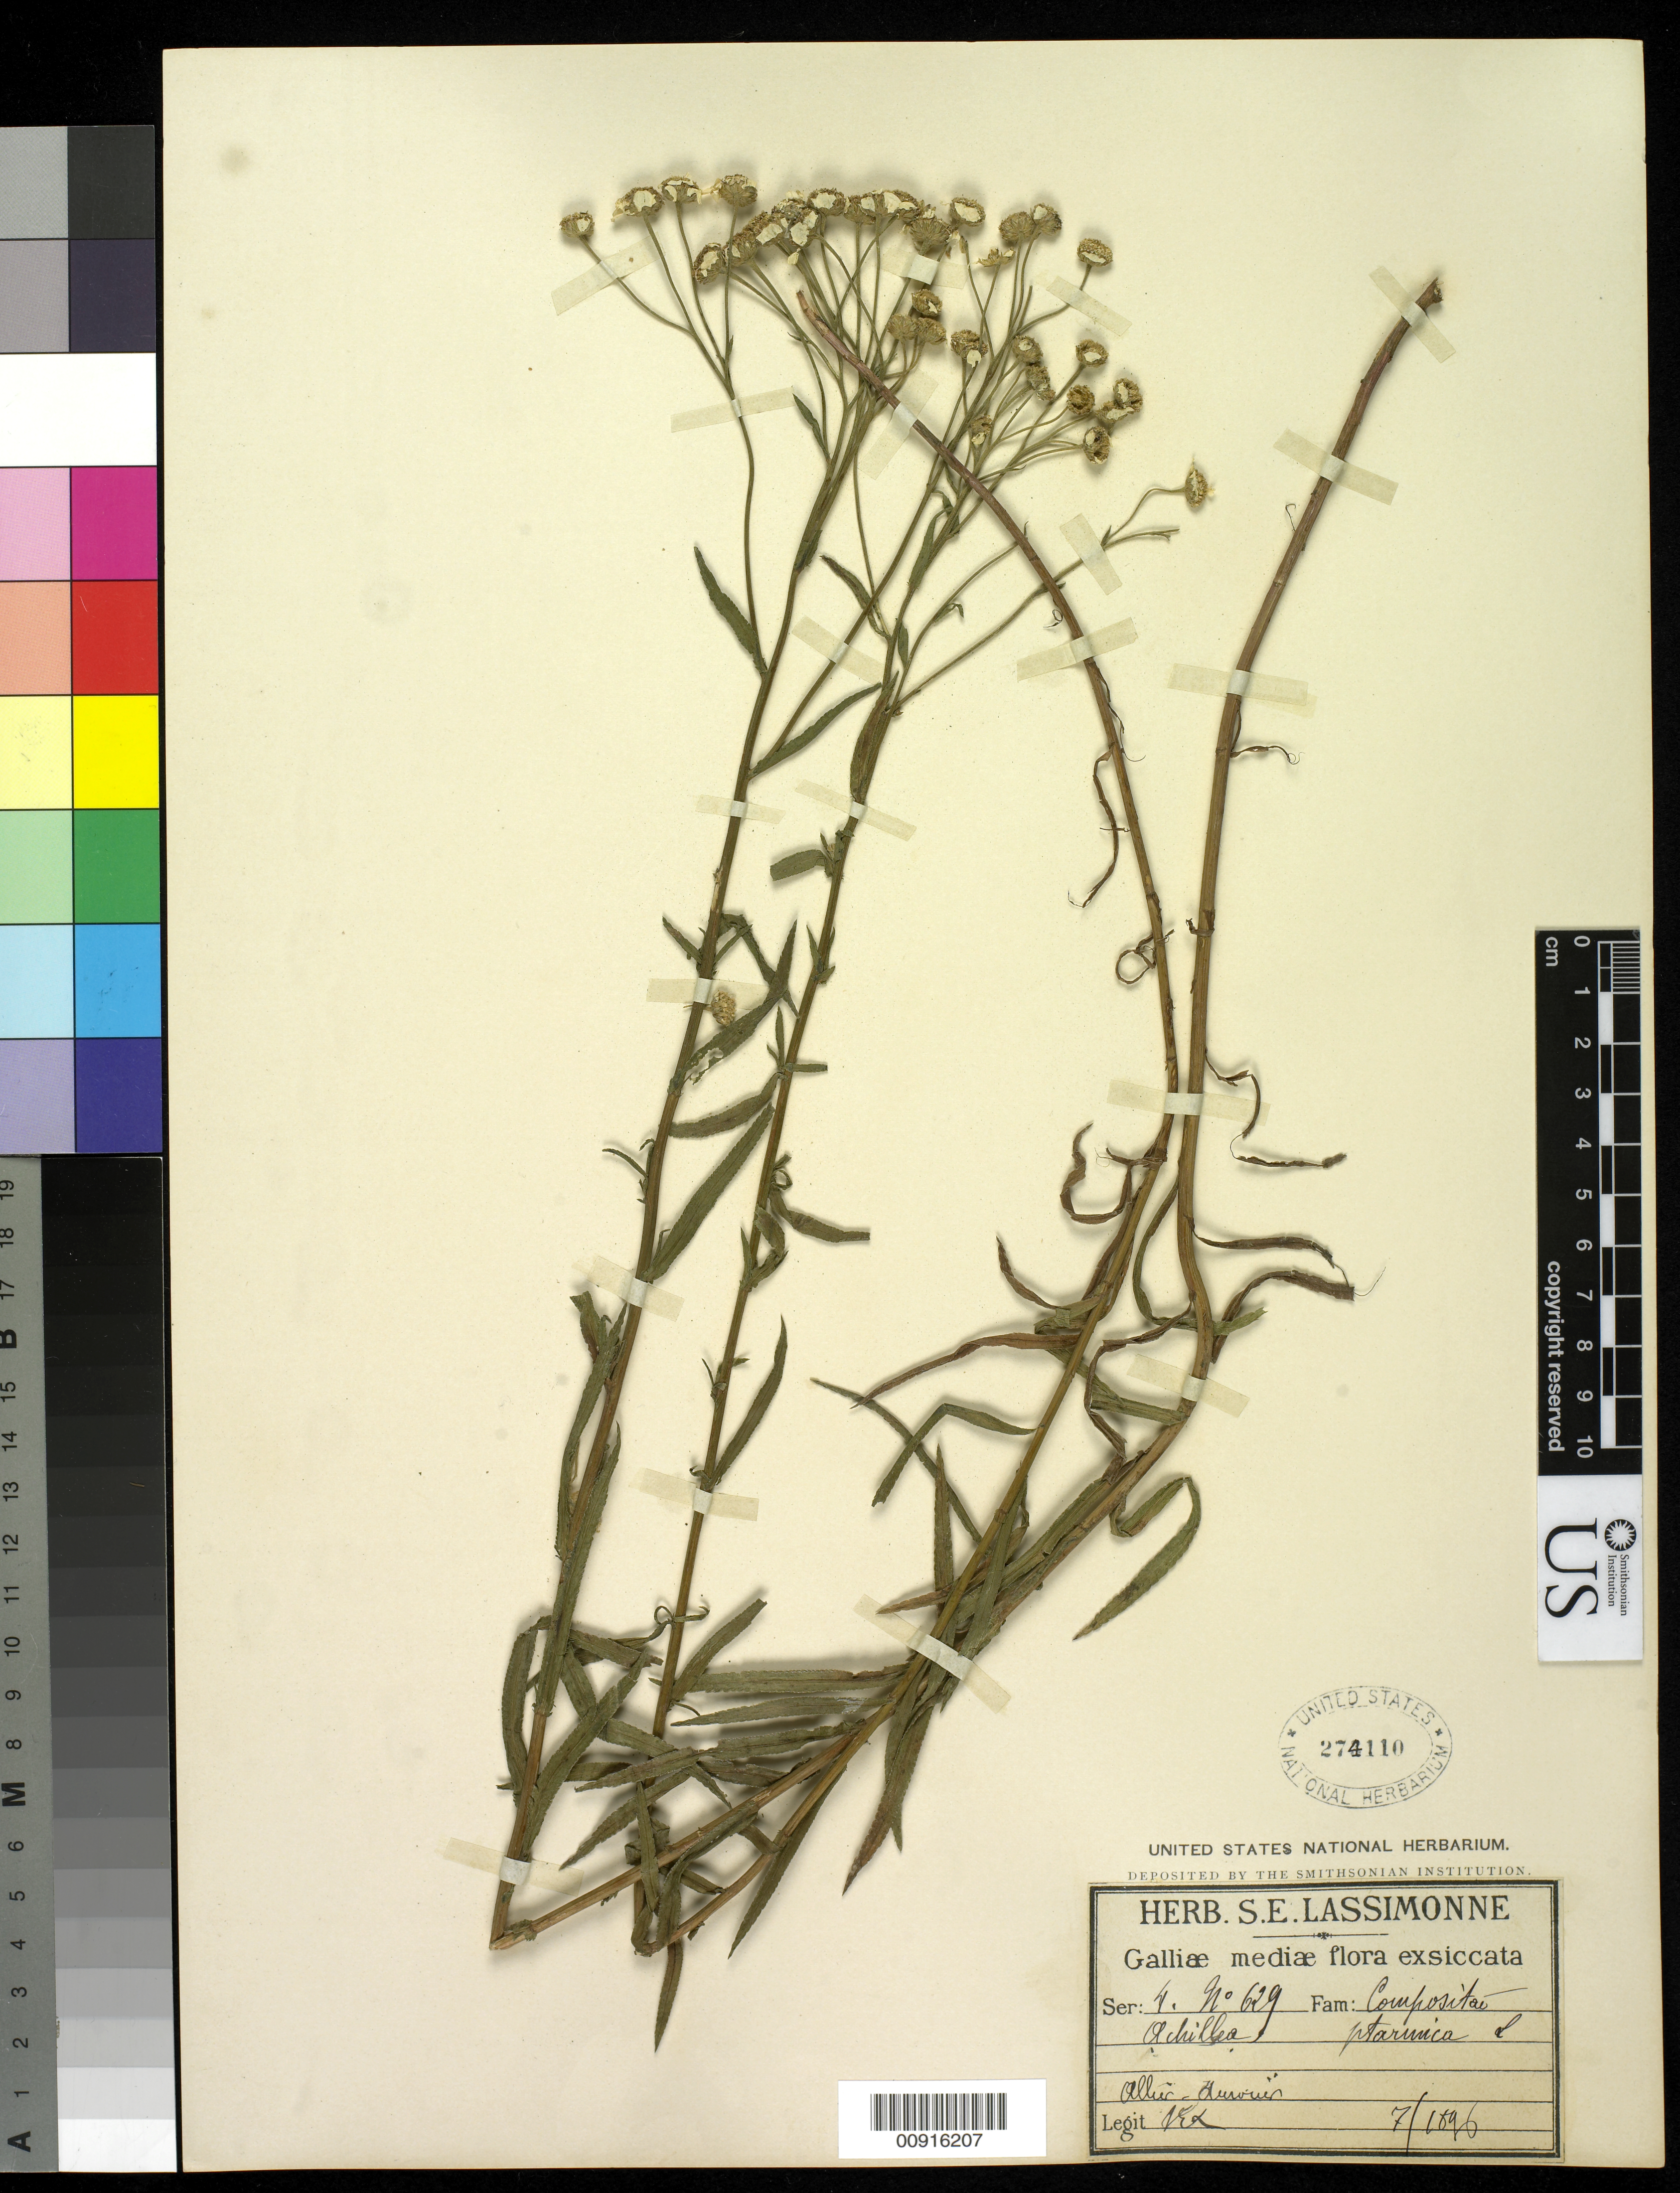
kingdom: Plantae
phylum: Tracheophyta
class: Magnoliopsida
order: Asterales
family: Asteraceae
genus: Achillea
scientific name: Achillea ptarmica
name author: L.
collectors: S. Lassimonne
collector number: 629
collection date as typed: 06 Jul 1896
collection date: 1896-07-06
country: France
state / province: Auvergne-Rhône-Alpes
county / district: Allier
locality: Moladies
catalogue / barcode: US 274110